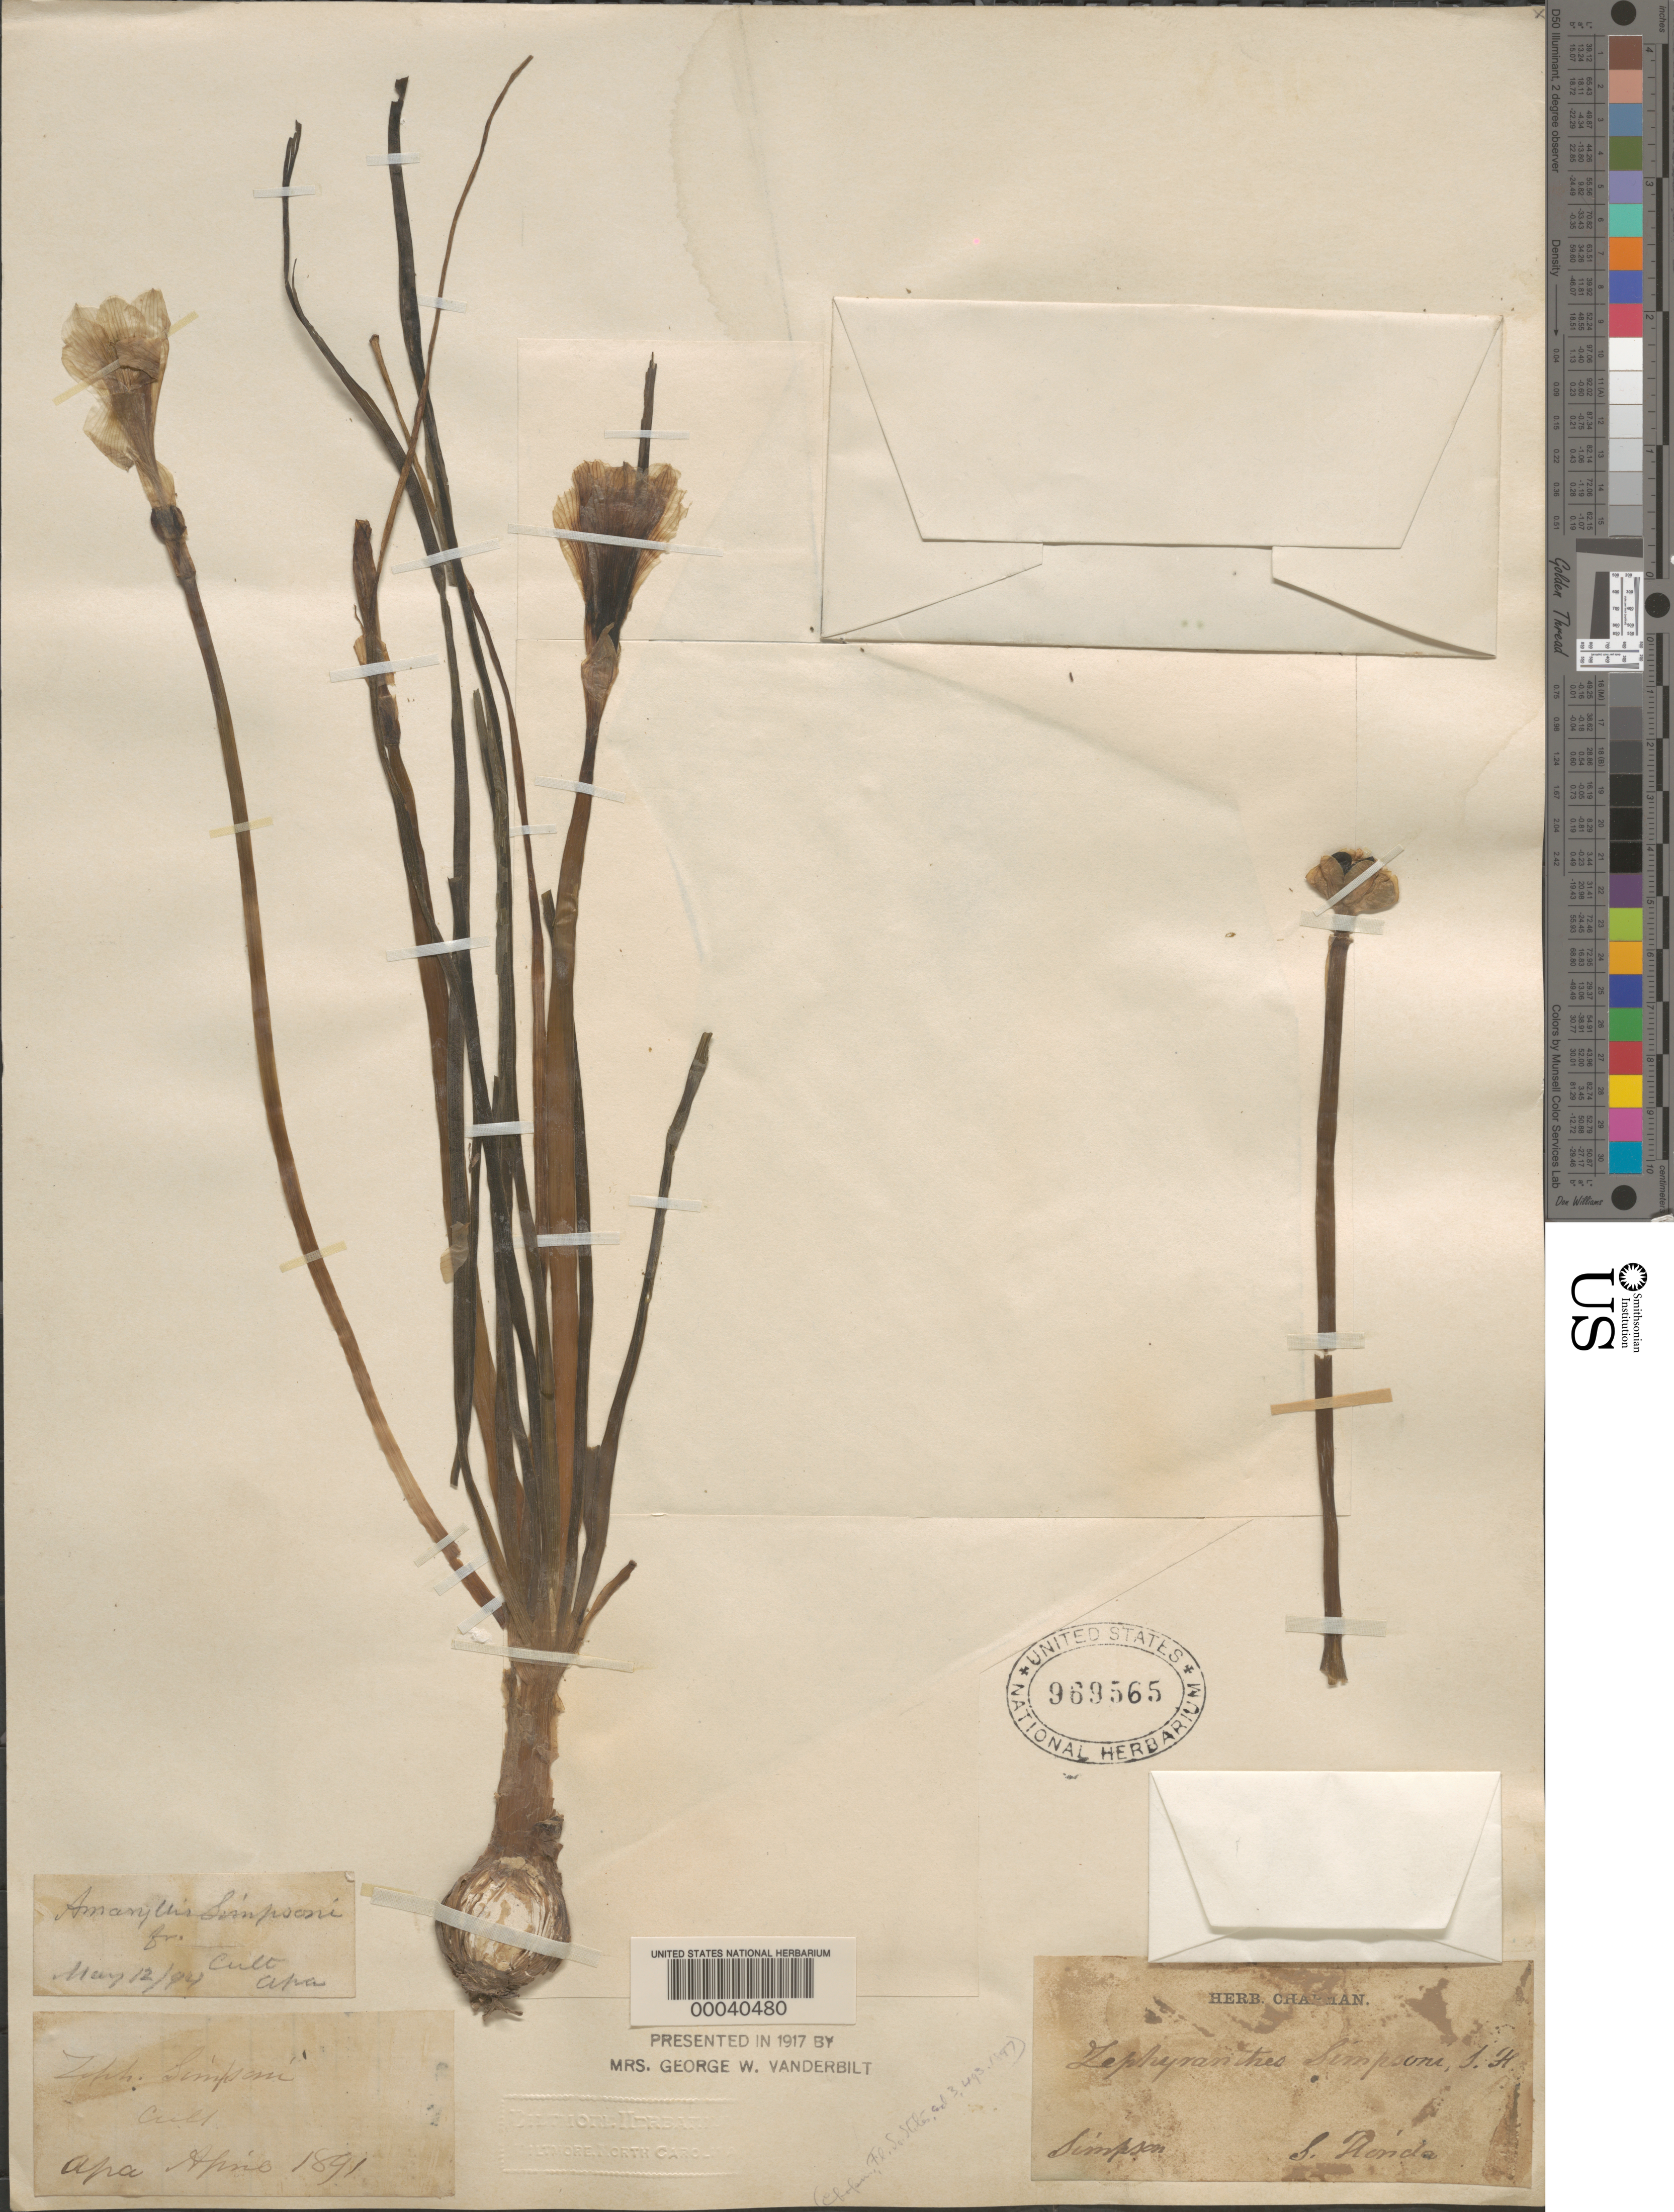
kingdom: Plantae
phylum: Tracheophyta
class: Liliopsida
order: Asparagales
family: Amaryllidaceae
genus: Zephyranthes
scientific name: Zephyranthes simpsonii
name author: Chapm.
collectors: J. H. Simpson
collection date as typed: Apr 1891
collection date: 1891-04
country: United States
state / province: Florida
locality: South florida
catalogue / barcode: US 969565